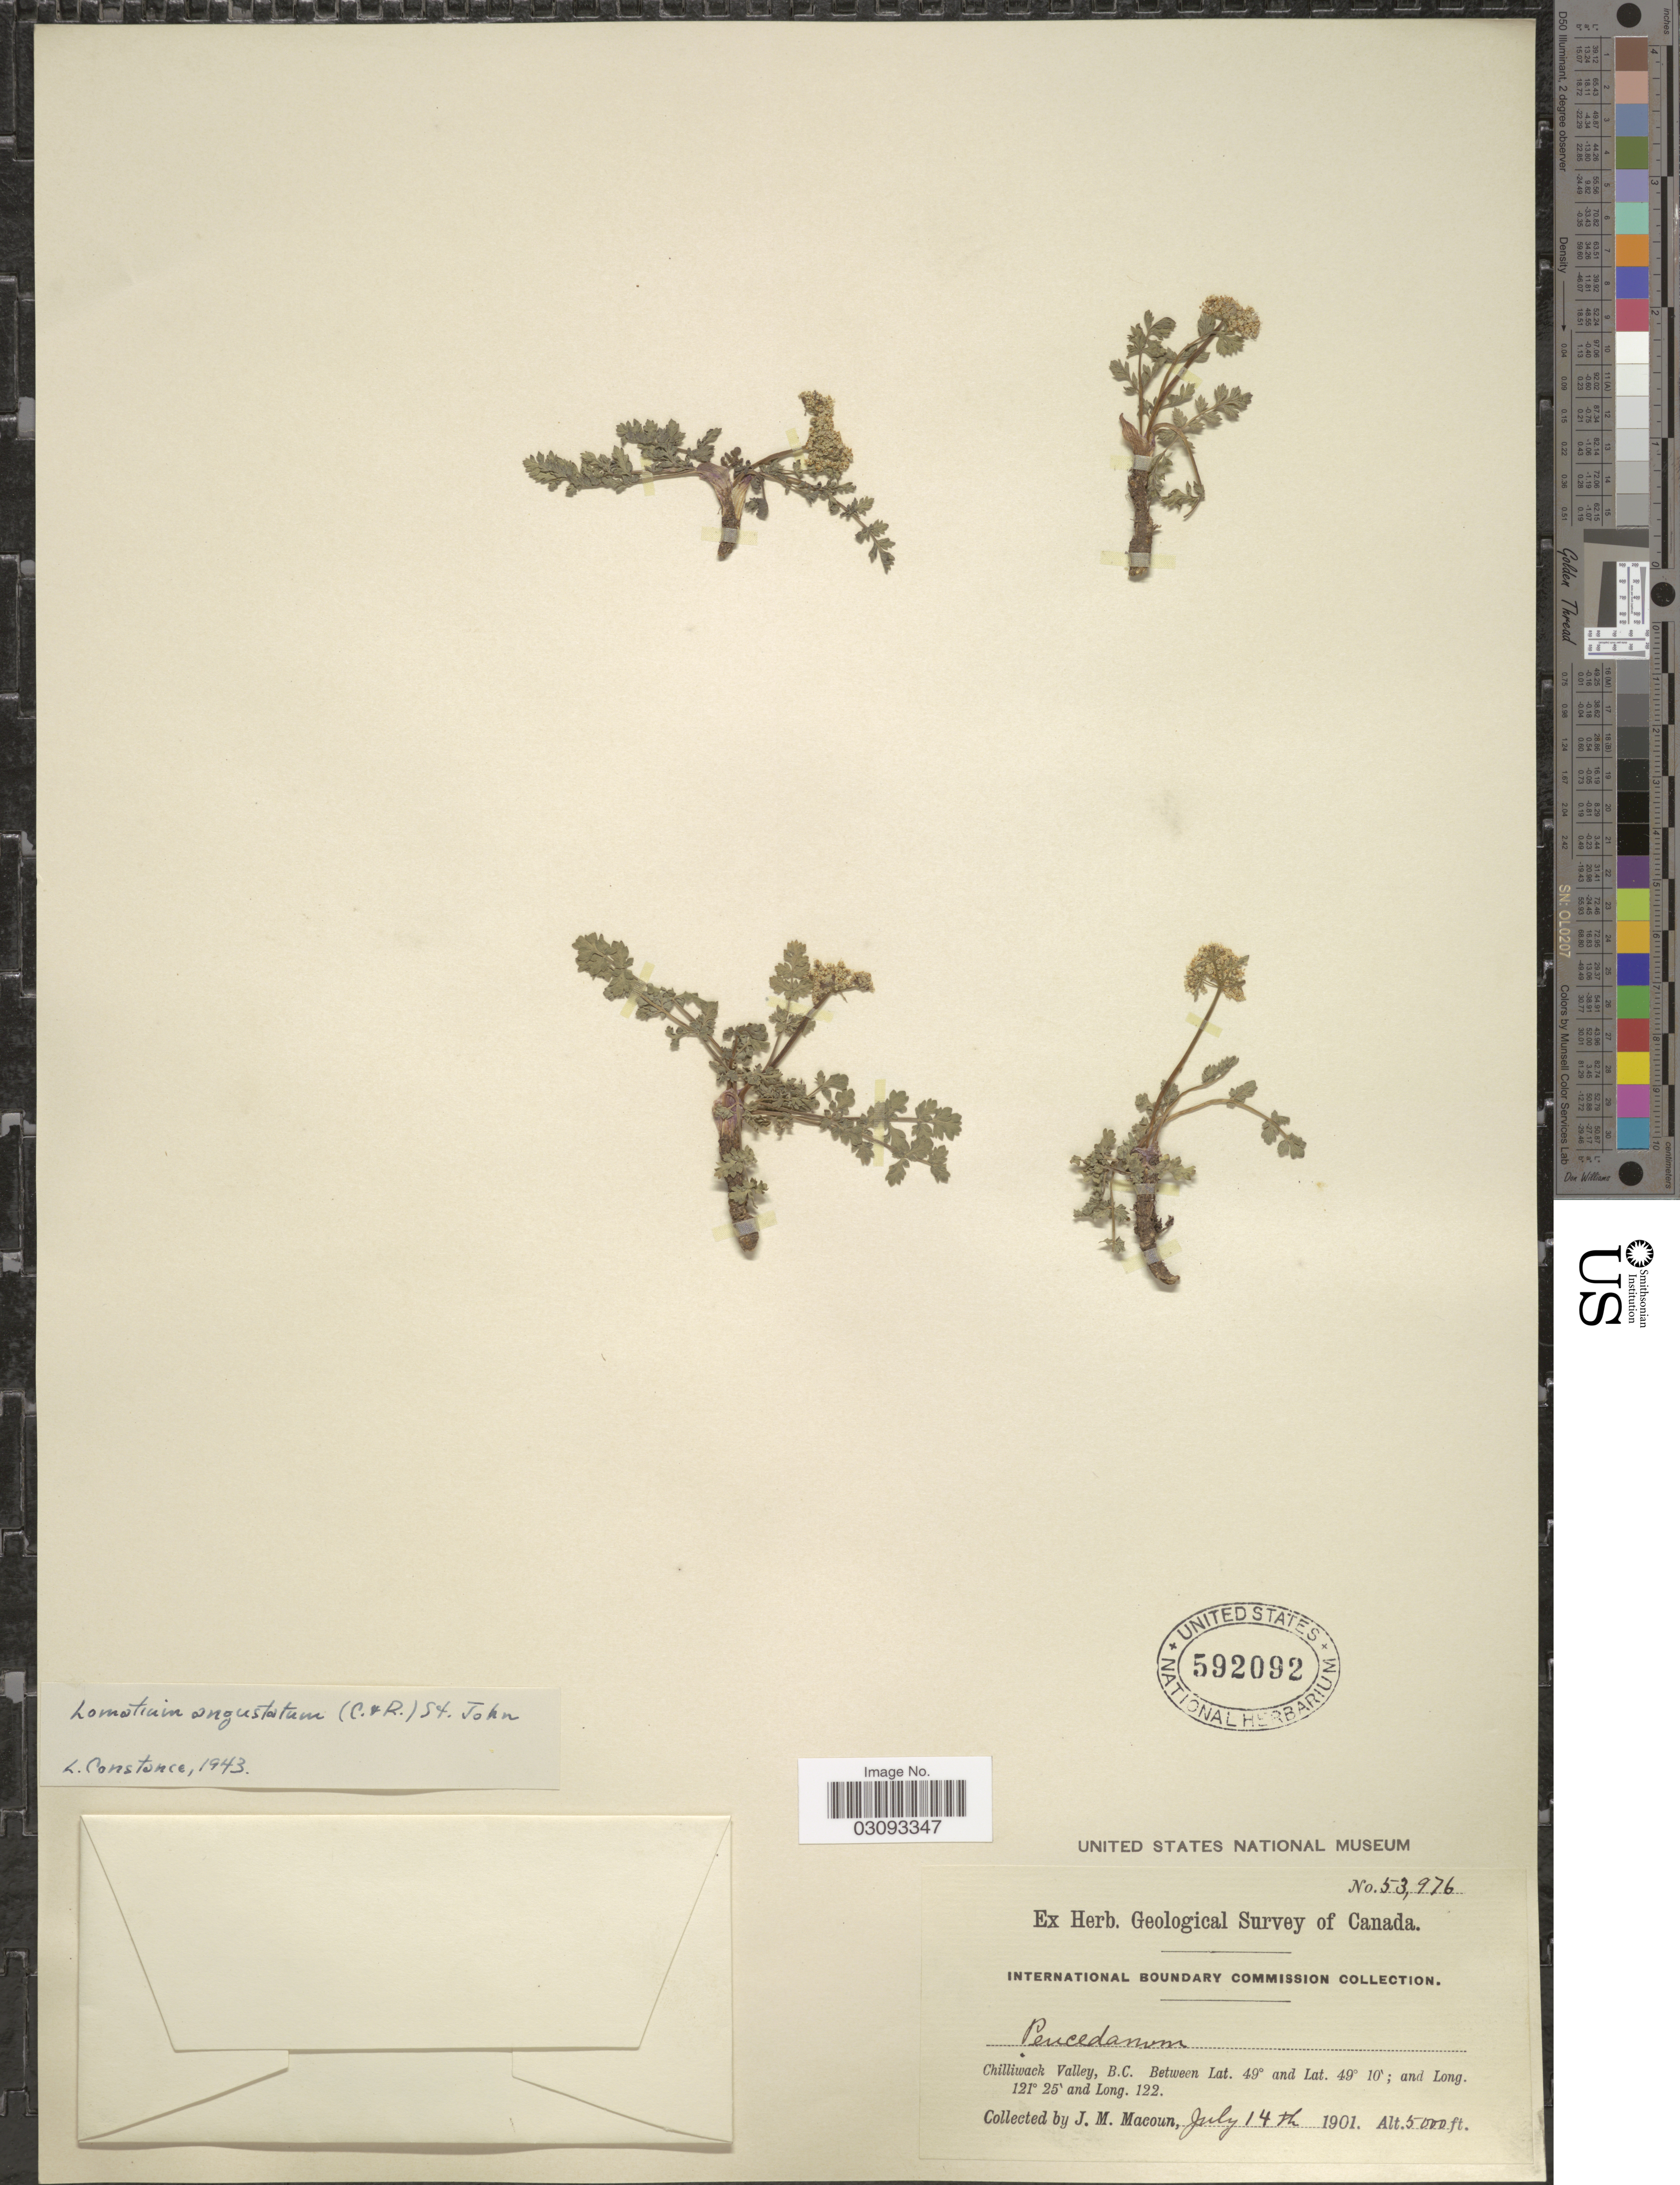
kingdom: Plantae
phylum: Tracheophyta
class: Magnoliopsida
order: Apiales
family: Apiaceae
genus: Lomatium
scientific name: Lomatium angustatum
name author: (J.M. Coult. & Rose) H. St. John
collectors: J. M. Macoun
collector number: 53976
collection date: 1901-07-14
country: Canada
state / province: British Columbia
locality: Chilliwack Valley.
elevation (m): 1524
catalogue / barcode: US 592092